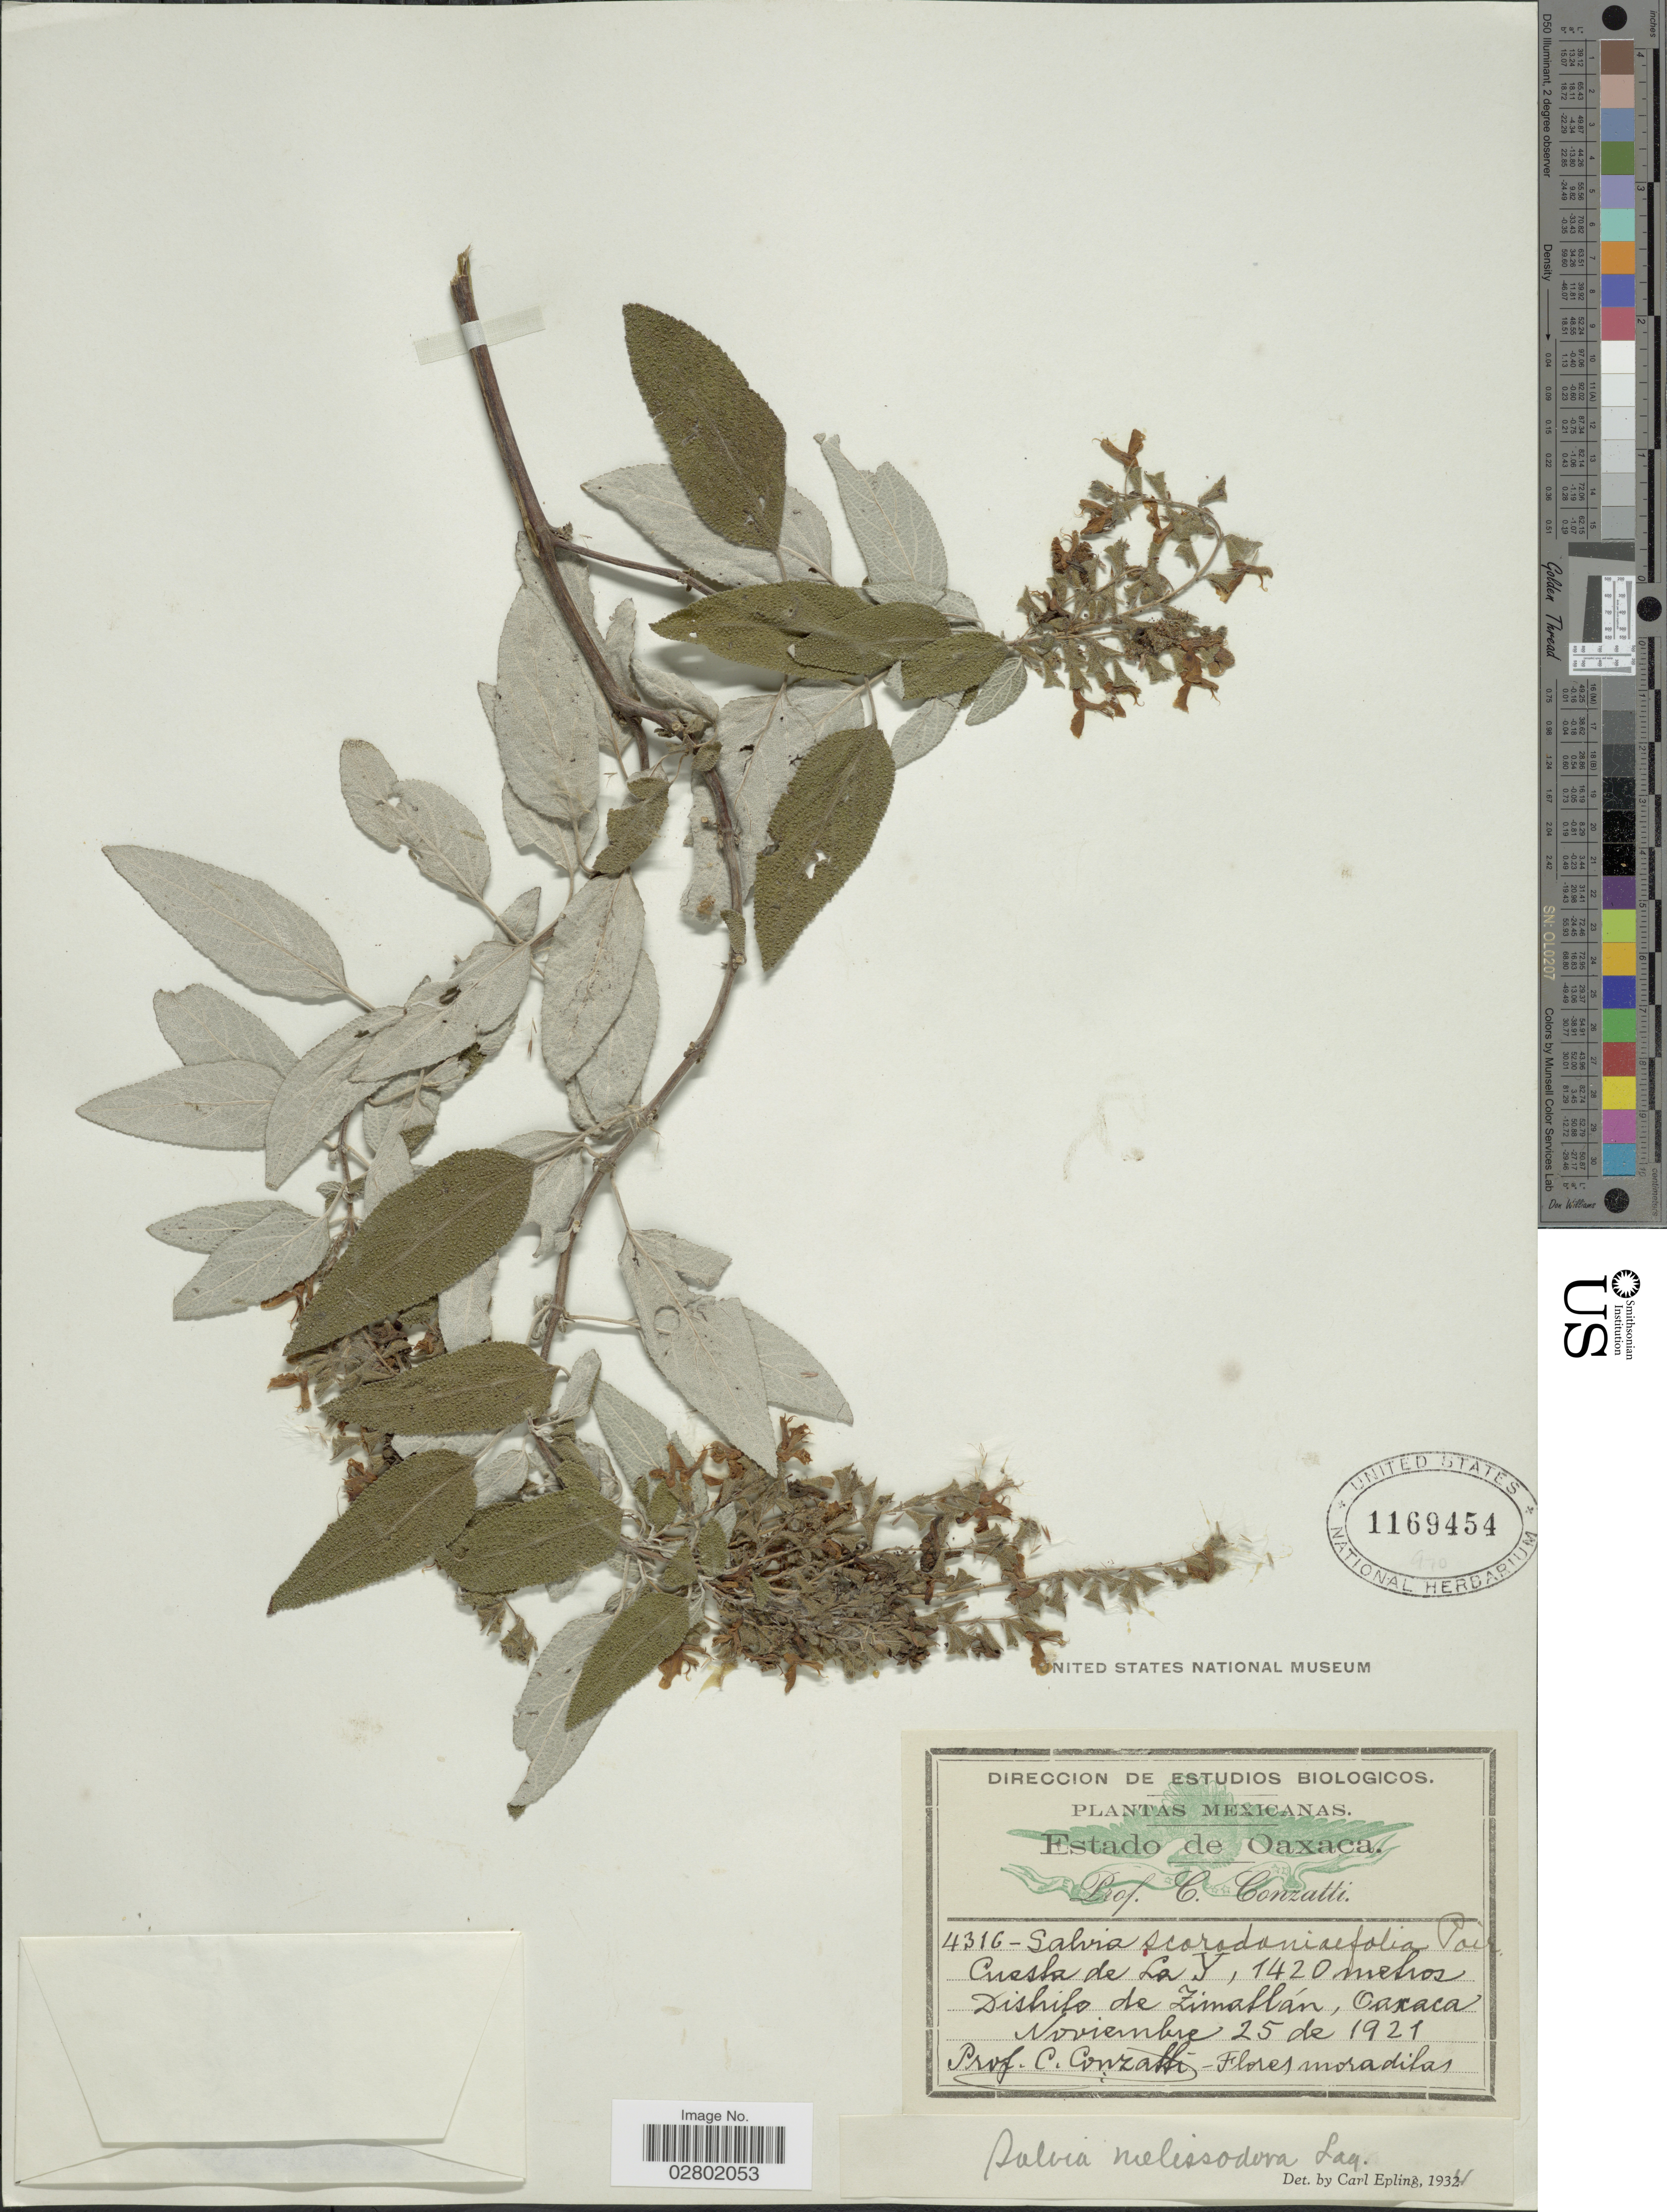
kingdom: Plantae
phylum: Tracheophyta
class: Magnoliopsida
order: Lamiales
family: Lamiaceae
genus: Salvia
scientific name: Salvia melissodora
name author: Lag.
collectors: C. Conzatti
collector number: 4316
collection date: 1921-11-25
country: Mexico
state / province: Oaxaca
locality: Cuesta de La Y, Distrito de Zimallán.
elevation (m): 1420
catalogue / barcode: US 1169454